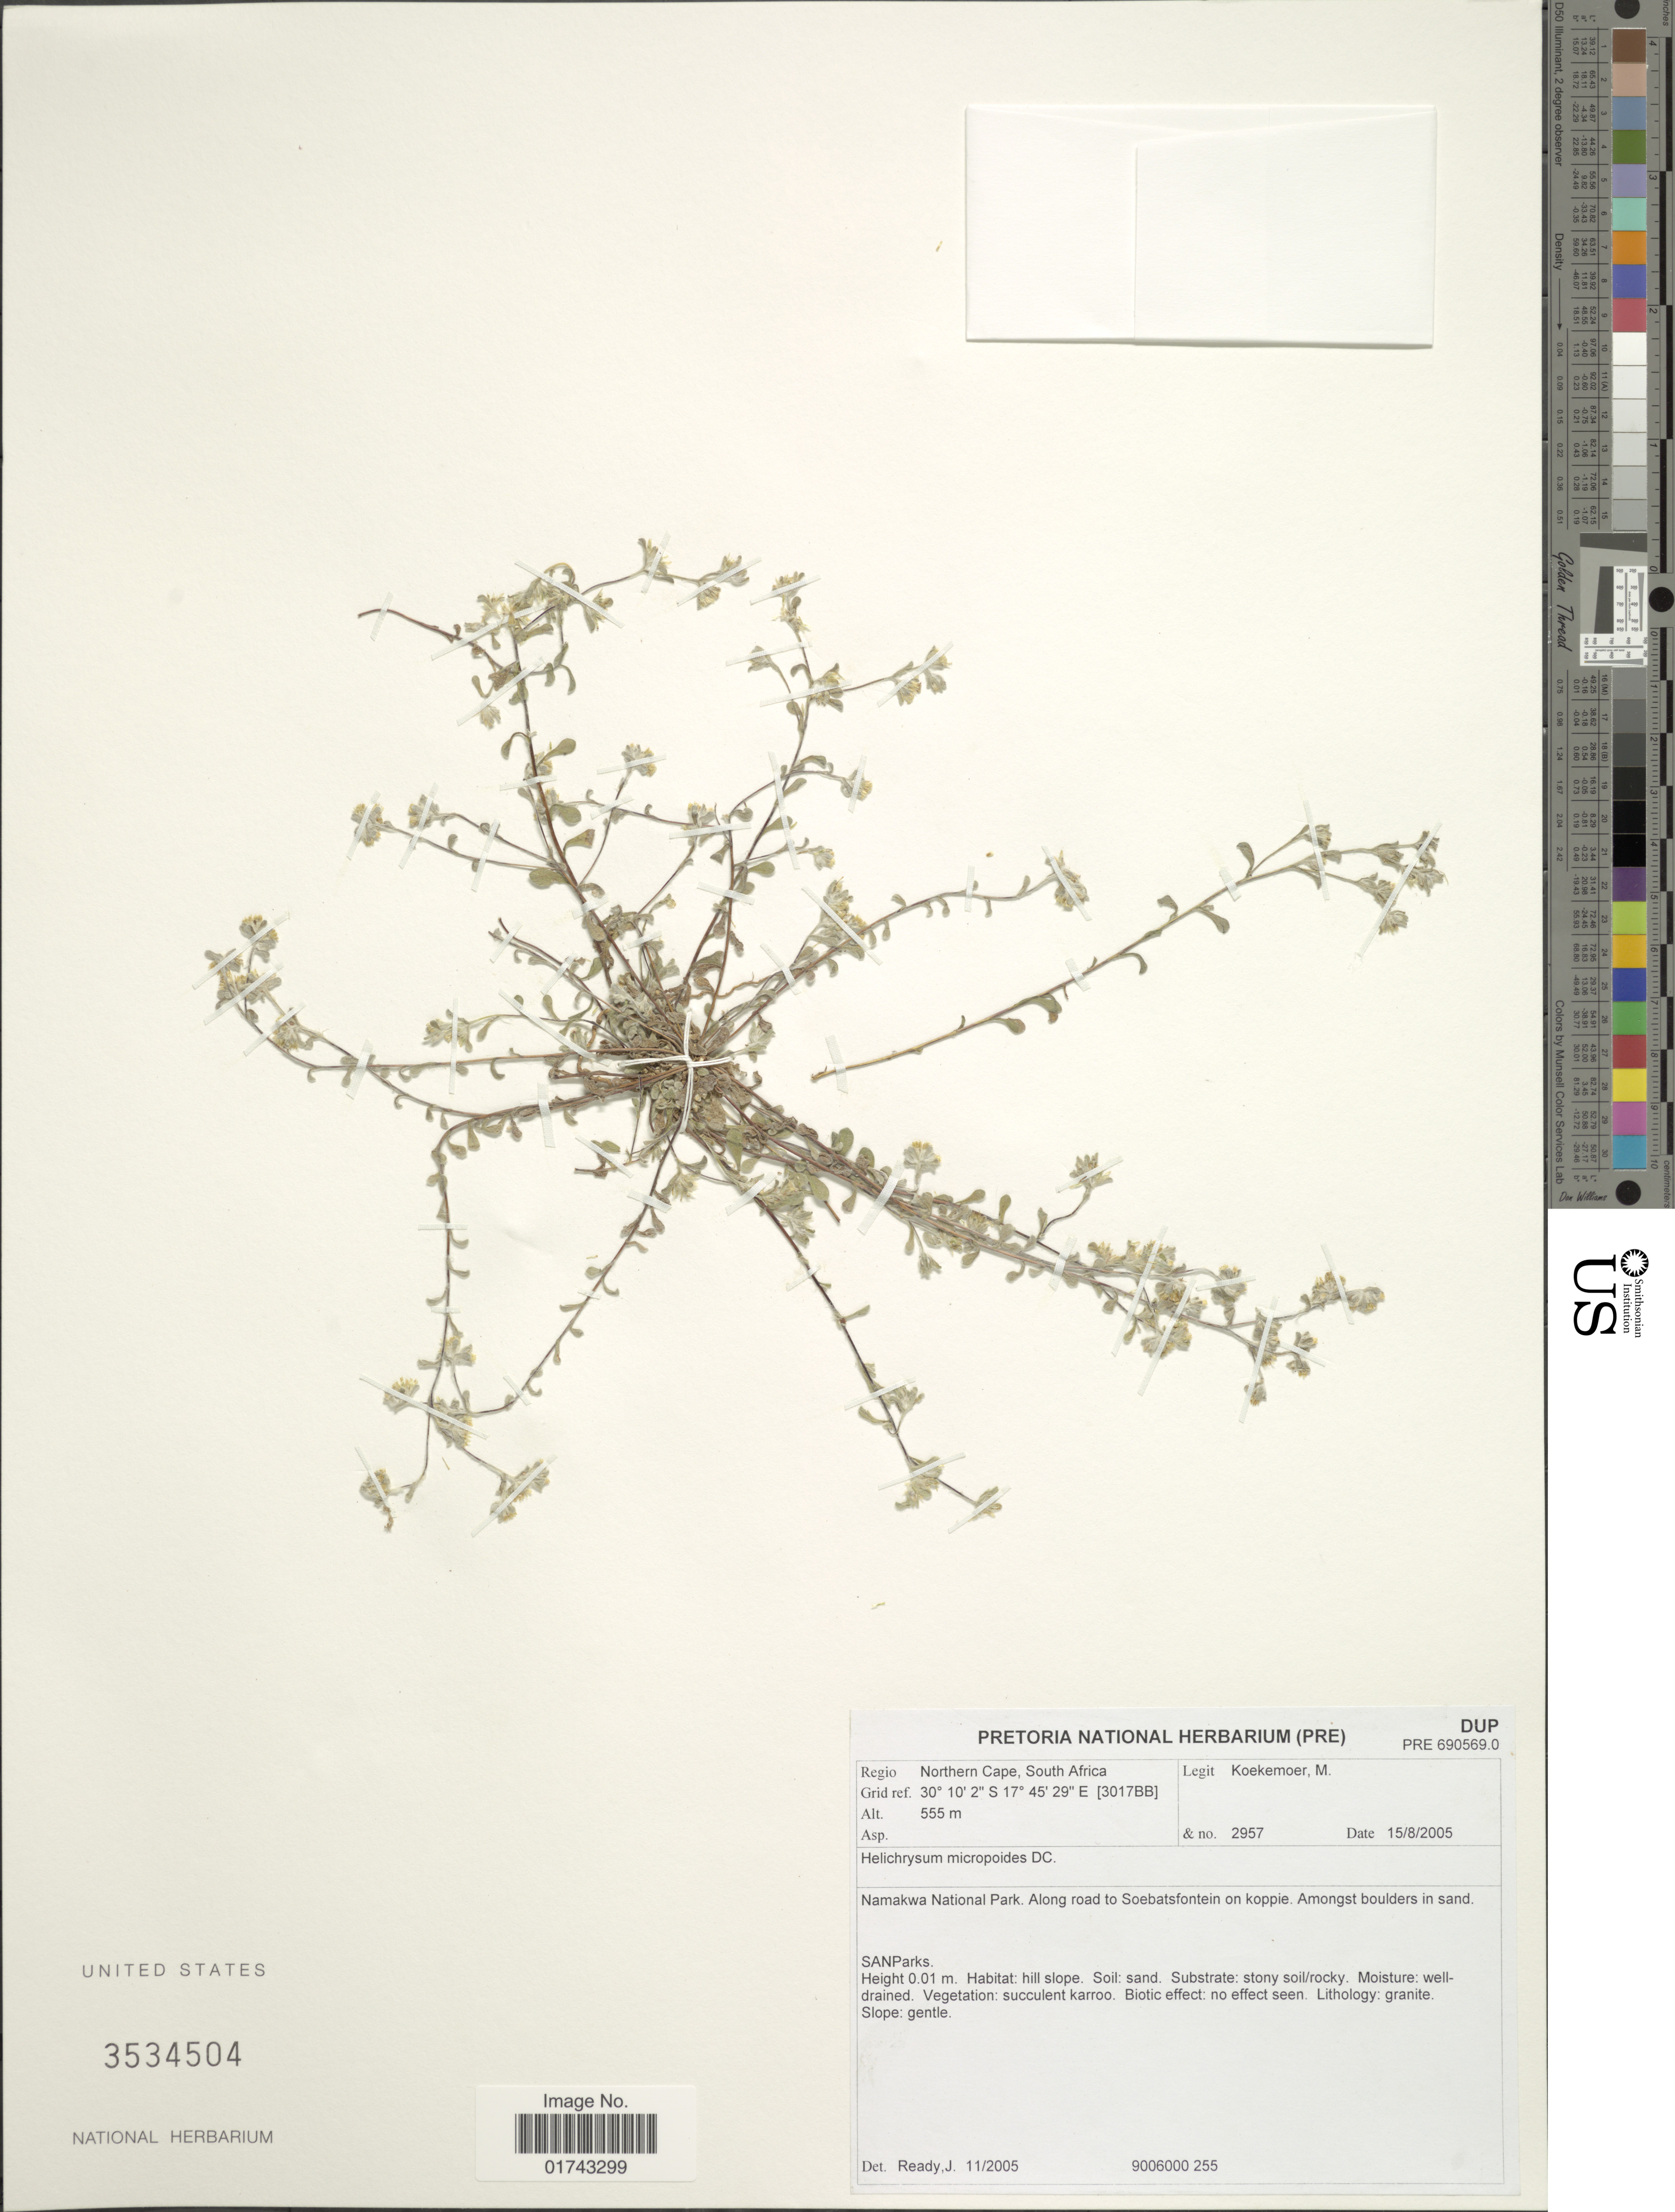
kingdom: Plantae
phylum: Tracheophyta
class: Magnoliopsida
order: Asterales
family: Asteraceae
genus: Helichrysum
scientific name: Helichrysum micropoides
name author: DC.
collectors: M. Koekemoer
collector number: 2957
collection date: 2005-08-15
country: South Africa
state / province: Northern Cape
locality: Regio Northern Cape, South Africa, Grid ref. [30177BB], Namakwa National Park, Along road to Soebatsfontein on koppie, Amongst boulders in sand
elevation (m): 555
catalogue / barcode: US 3534504